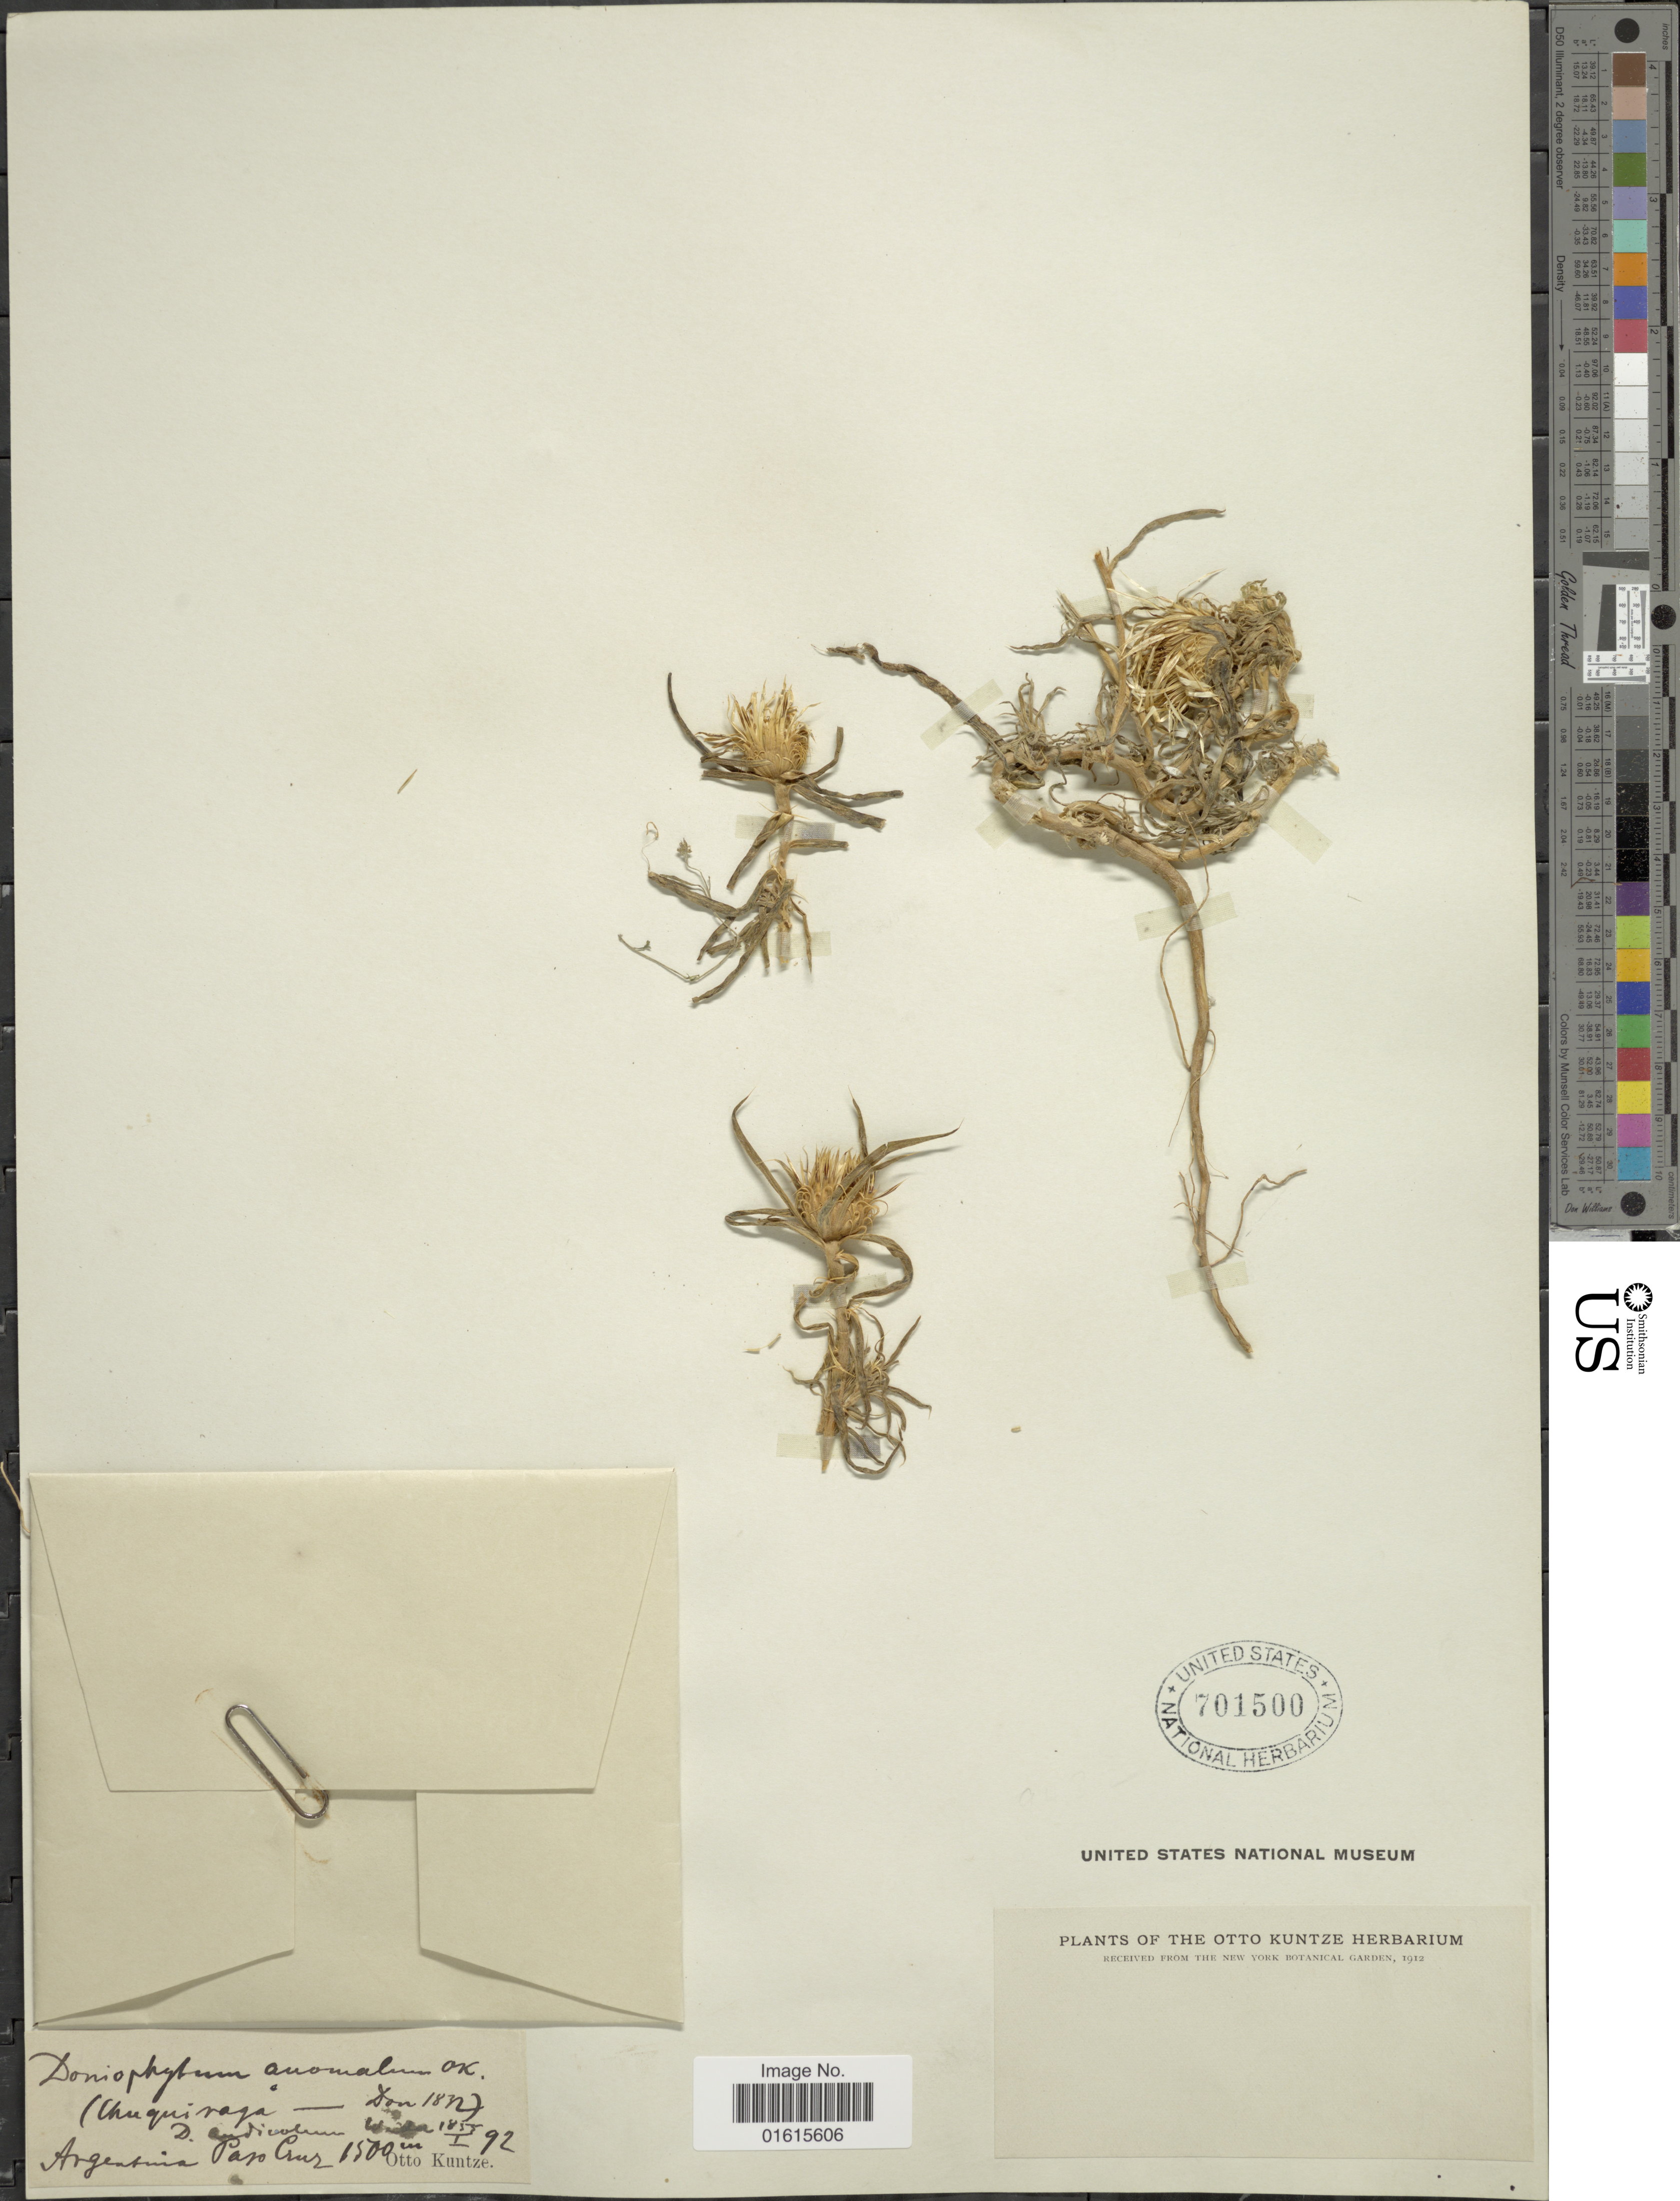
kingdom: Plantae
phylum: Tracheophyta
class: Magnoliopsida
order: Asterales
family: Asteraceae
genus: Doniophyton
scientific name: Doniophyton anomalum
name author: (D. Don) Kurtz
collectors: C.E.O. Kuntze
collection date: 1892-01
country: Argentina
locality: Paso Cruz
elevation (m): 1500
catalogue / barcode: US 701500